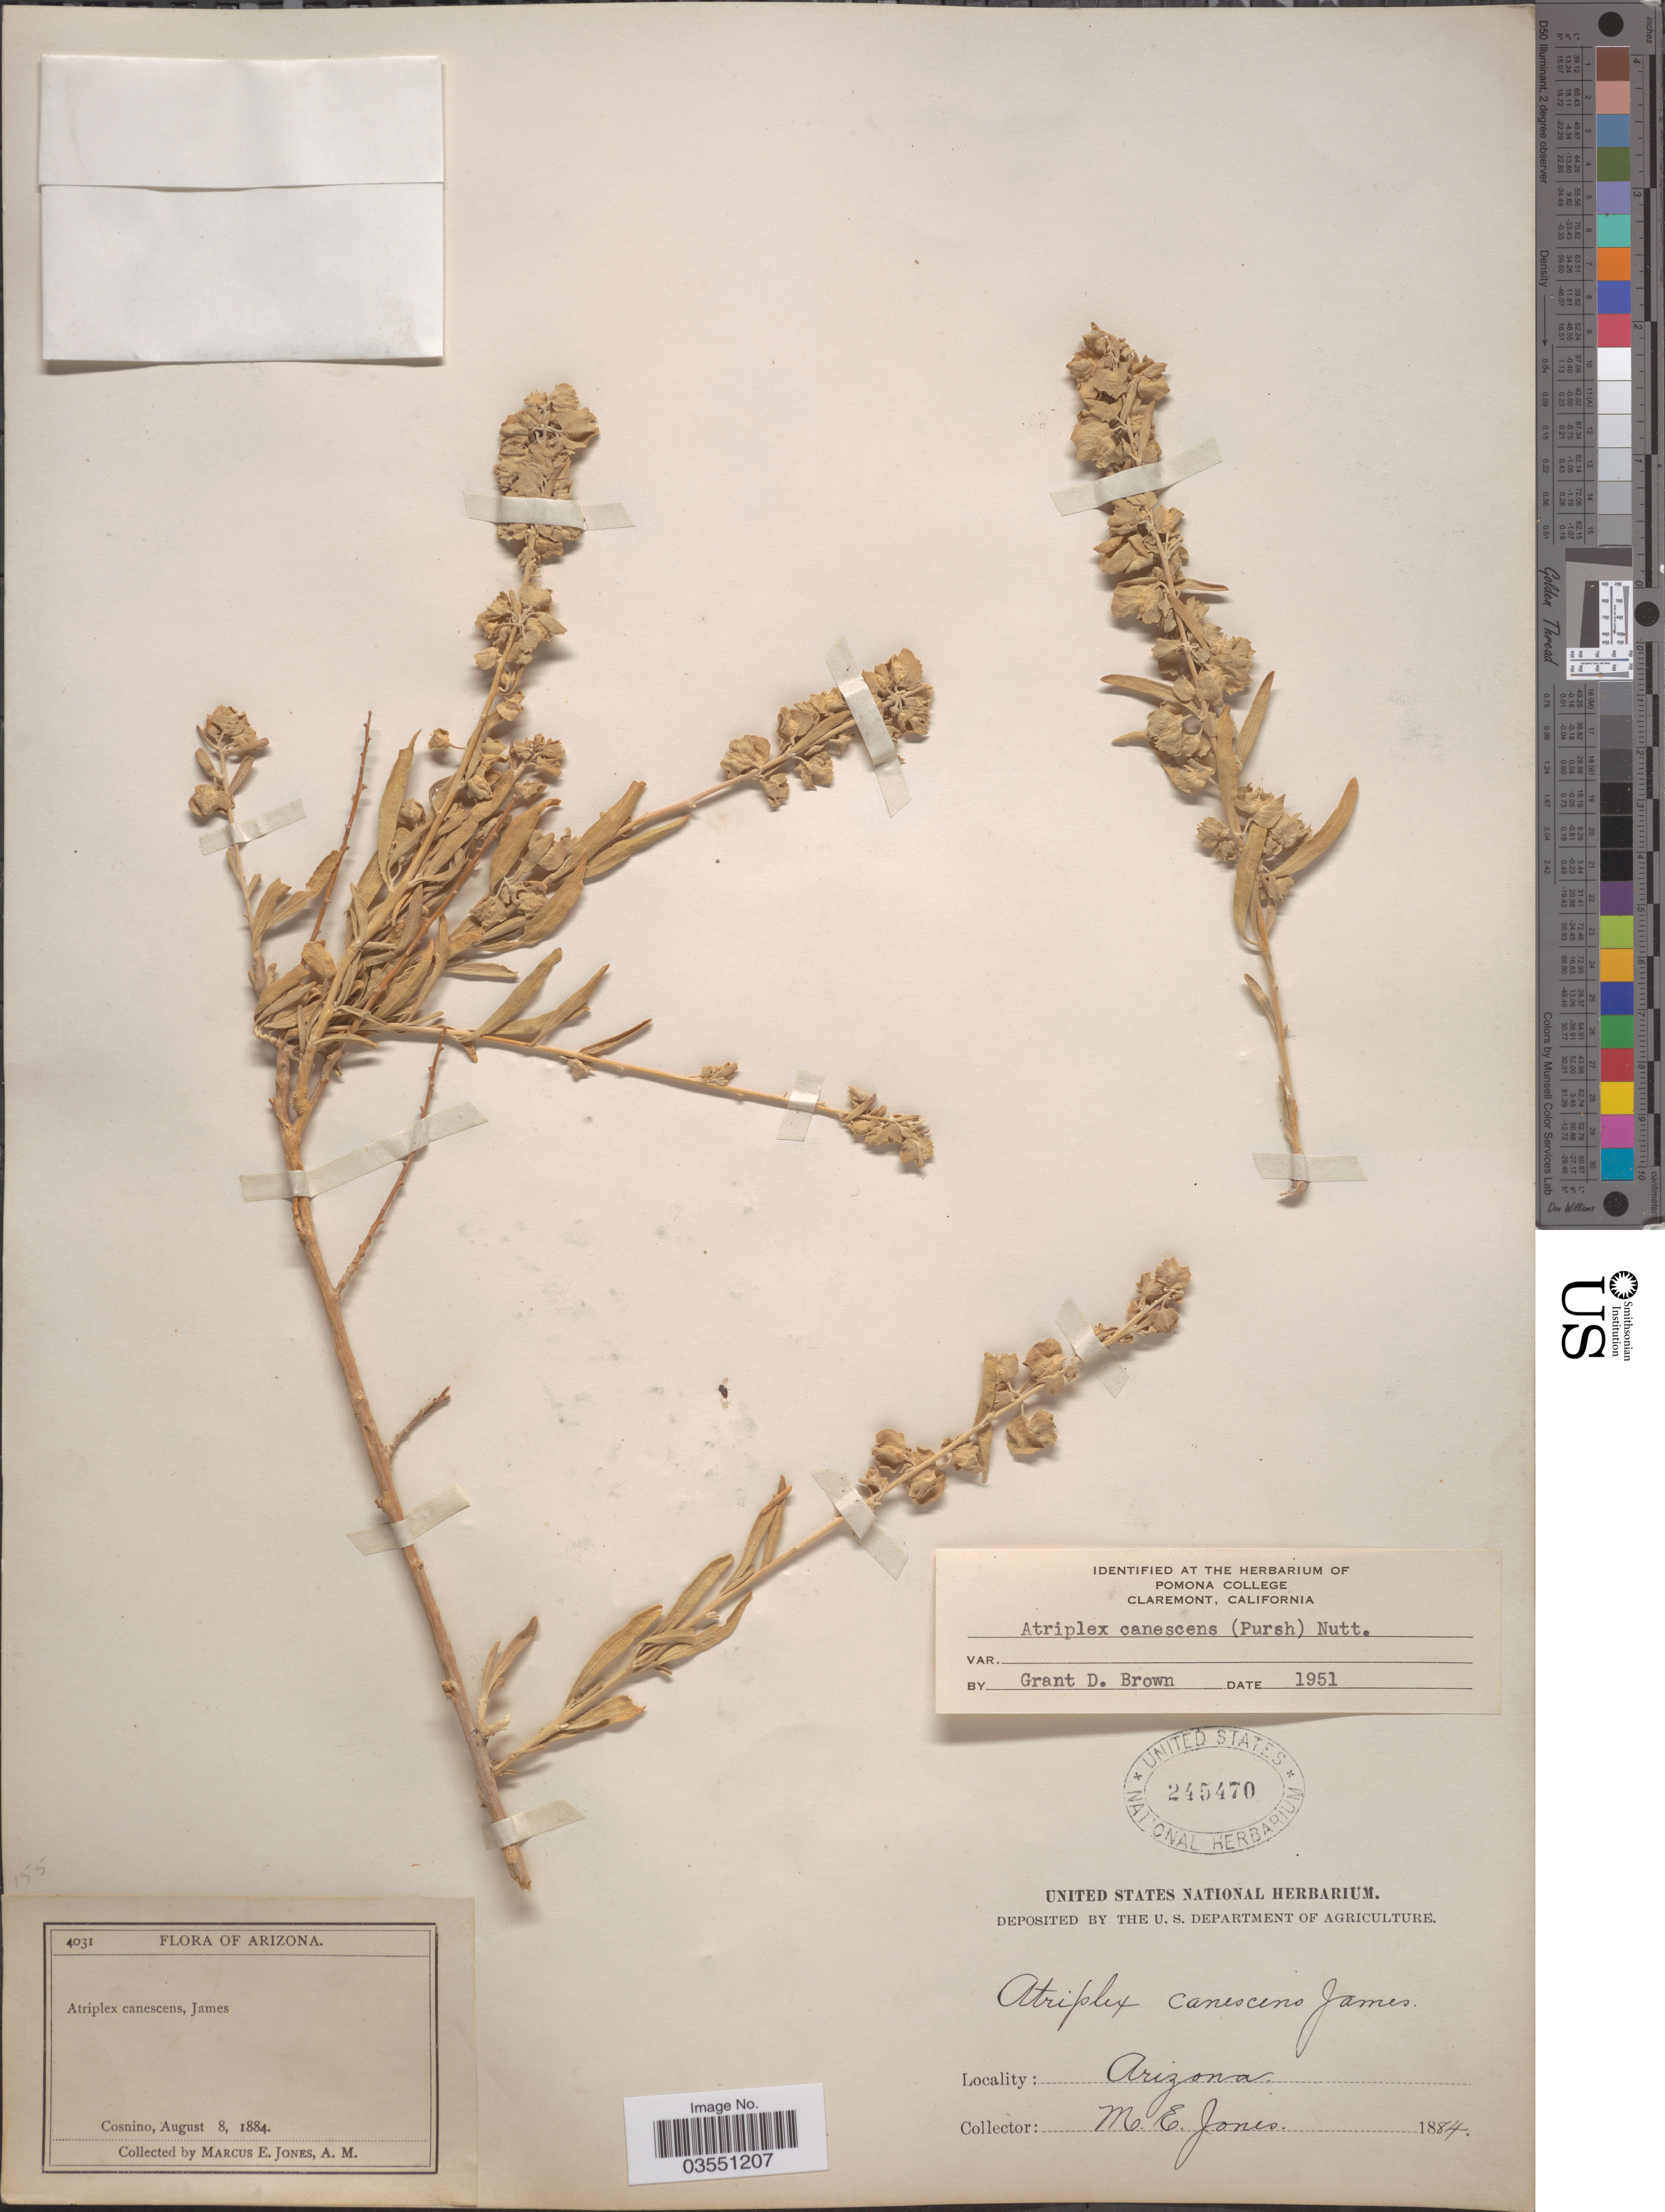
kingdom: Plantae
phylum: Tracheophyta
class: Magnoliopsida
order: Caryophyllales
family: Amaranthaceae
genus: Atriplex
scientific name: Atriplex canescens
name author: (Pursh) Nutt.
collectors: M. E. Jones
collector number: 4031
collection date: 1884-08-08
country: United States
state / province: Arizona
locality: Cosnino.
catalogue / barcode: US 245470